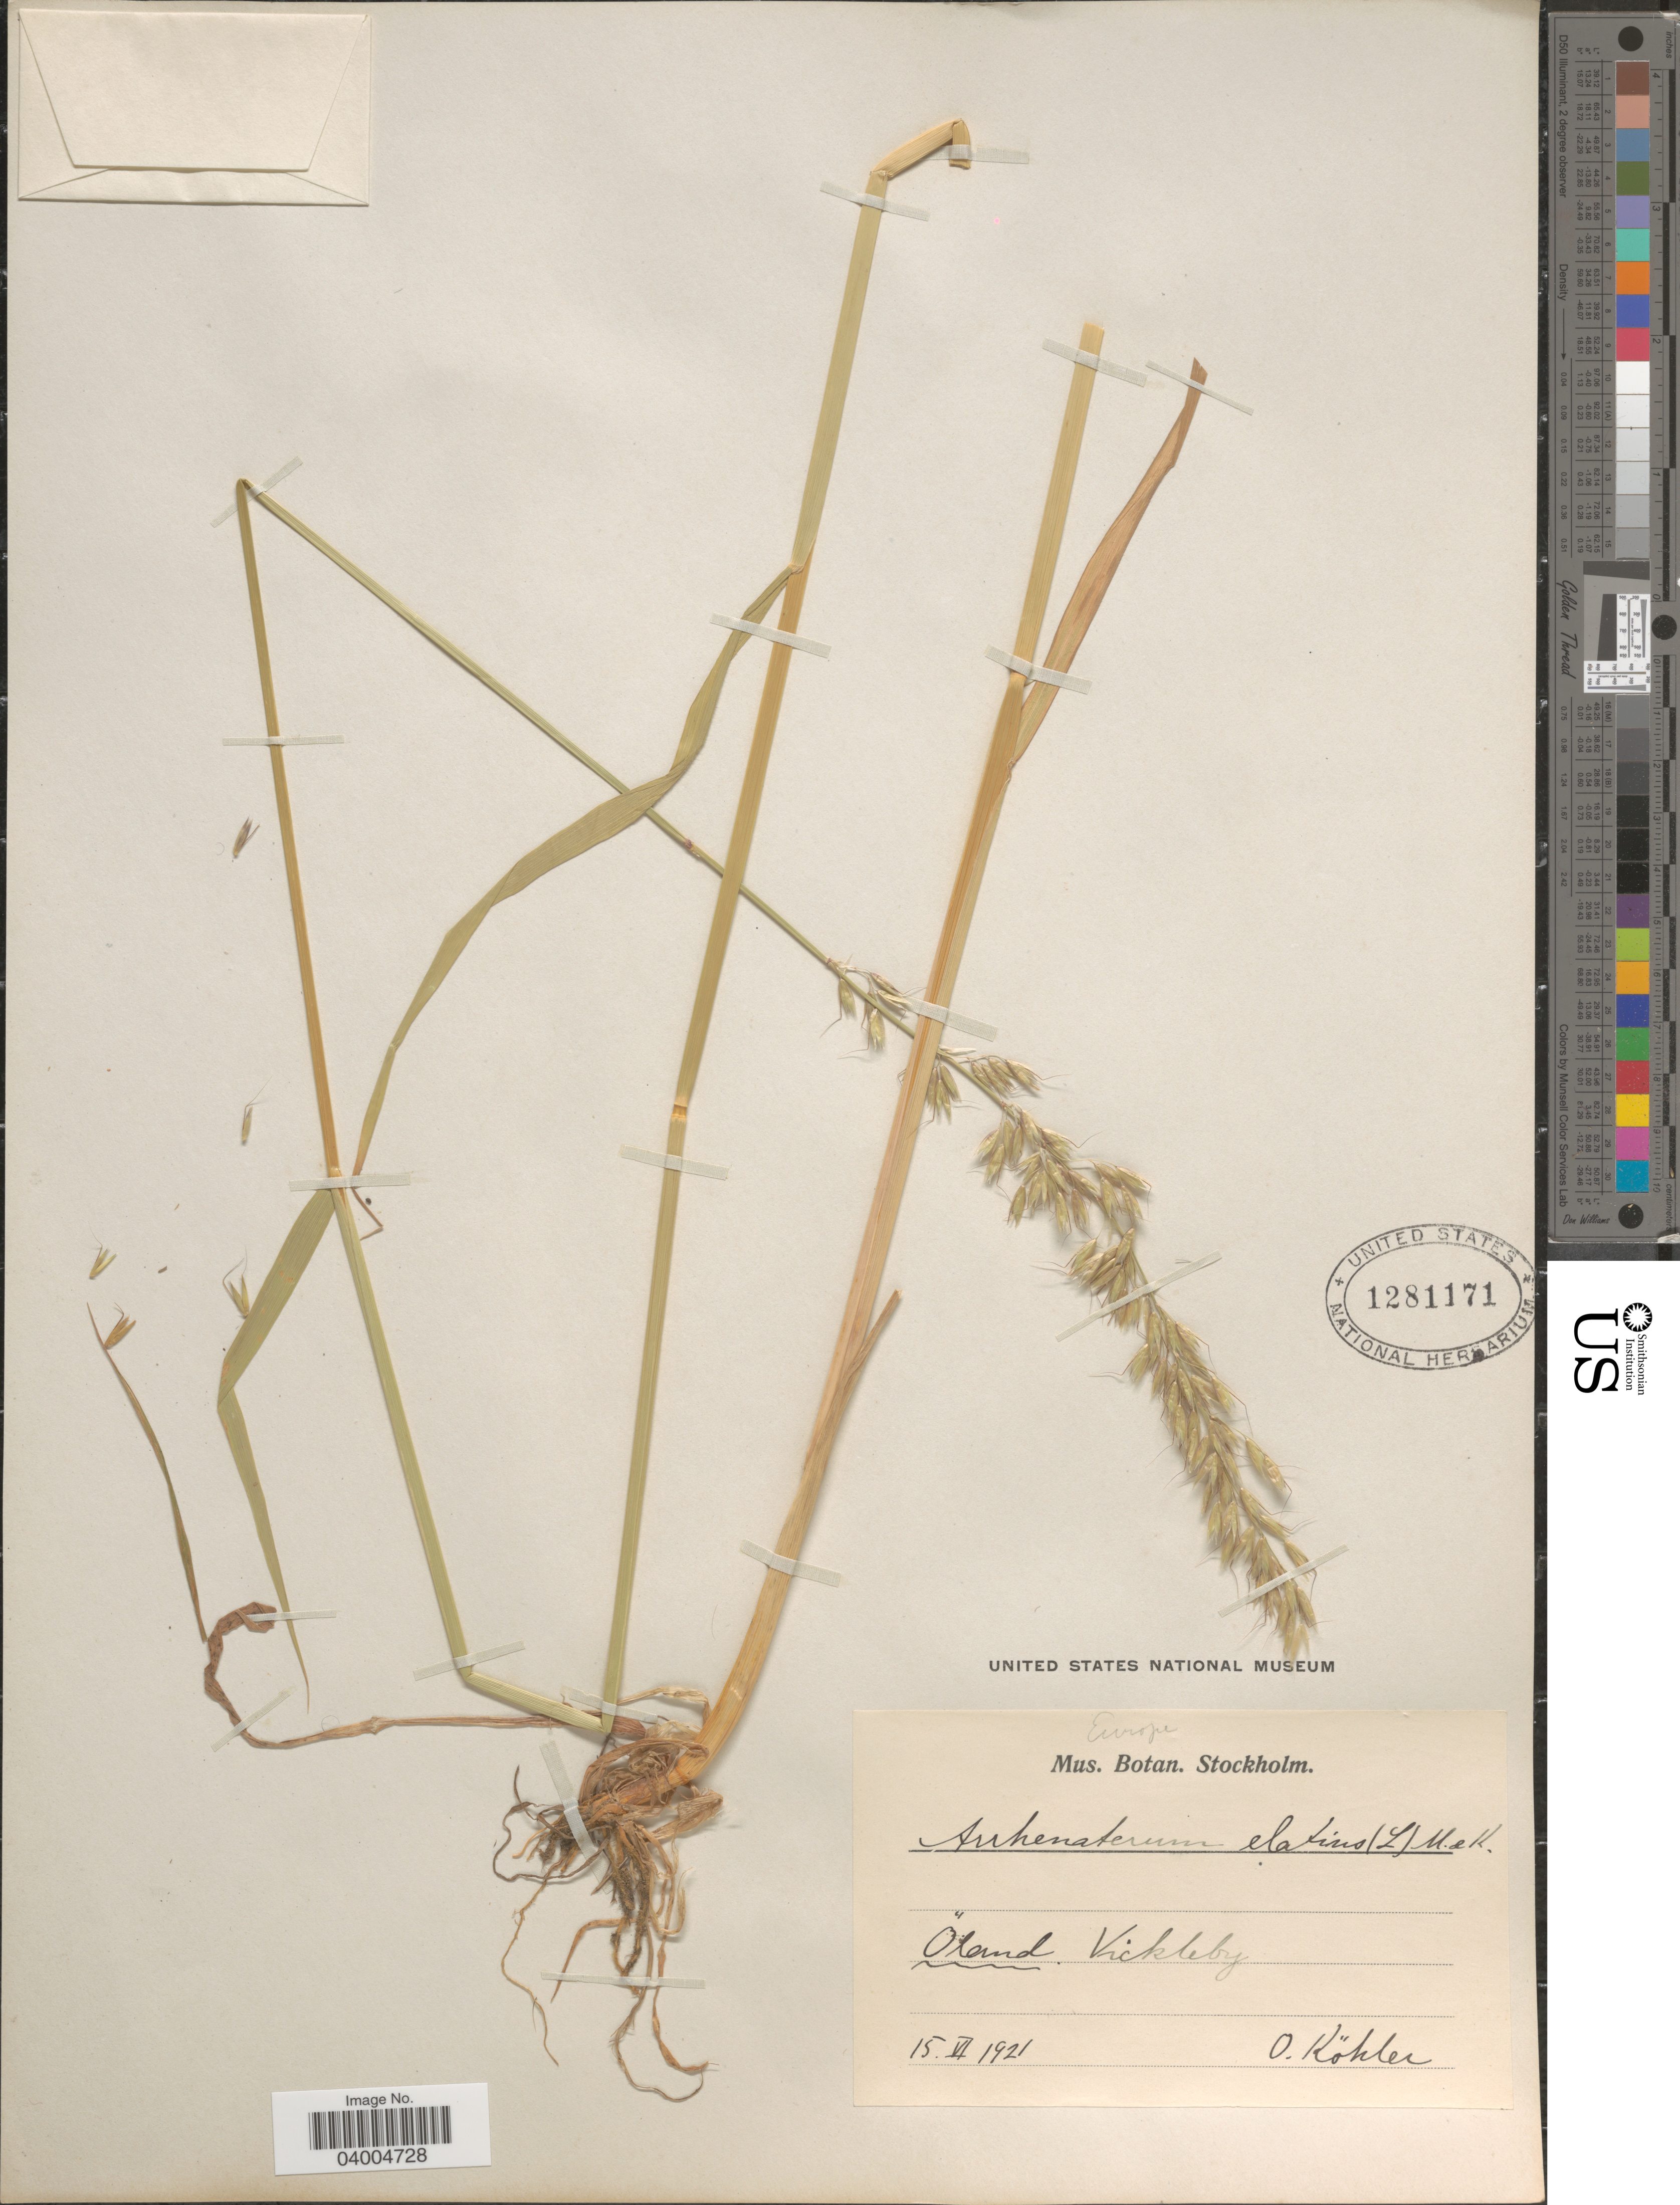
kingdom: Plantae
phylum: Tracheophyta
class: Liliopsida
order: Poales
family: Poaceae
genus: Arrhenatherum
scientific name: Arrhenatherum elatius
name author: (L.) J. Presl & C. Presl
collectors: O. Köhler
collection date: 1921-06-15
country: Sweden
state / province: Kalmar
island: Oland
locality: Öland. Vickleby.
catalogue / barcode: US 1281171